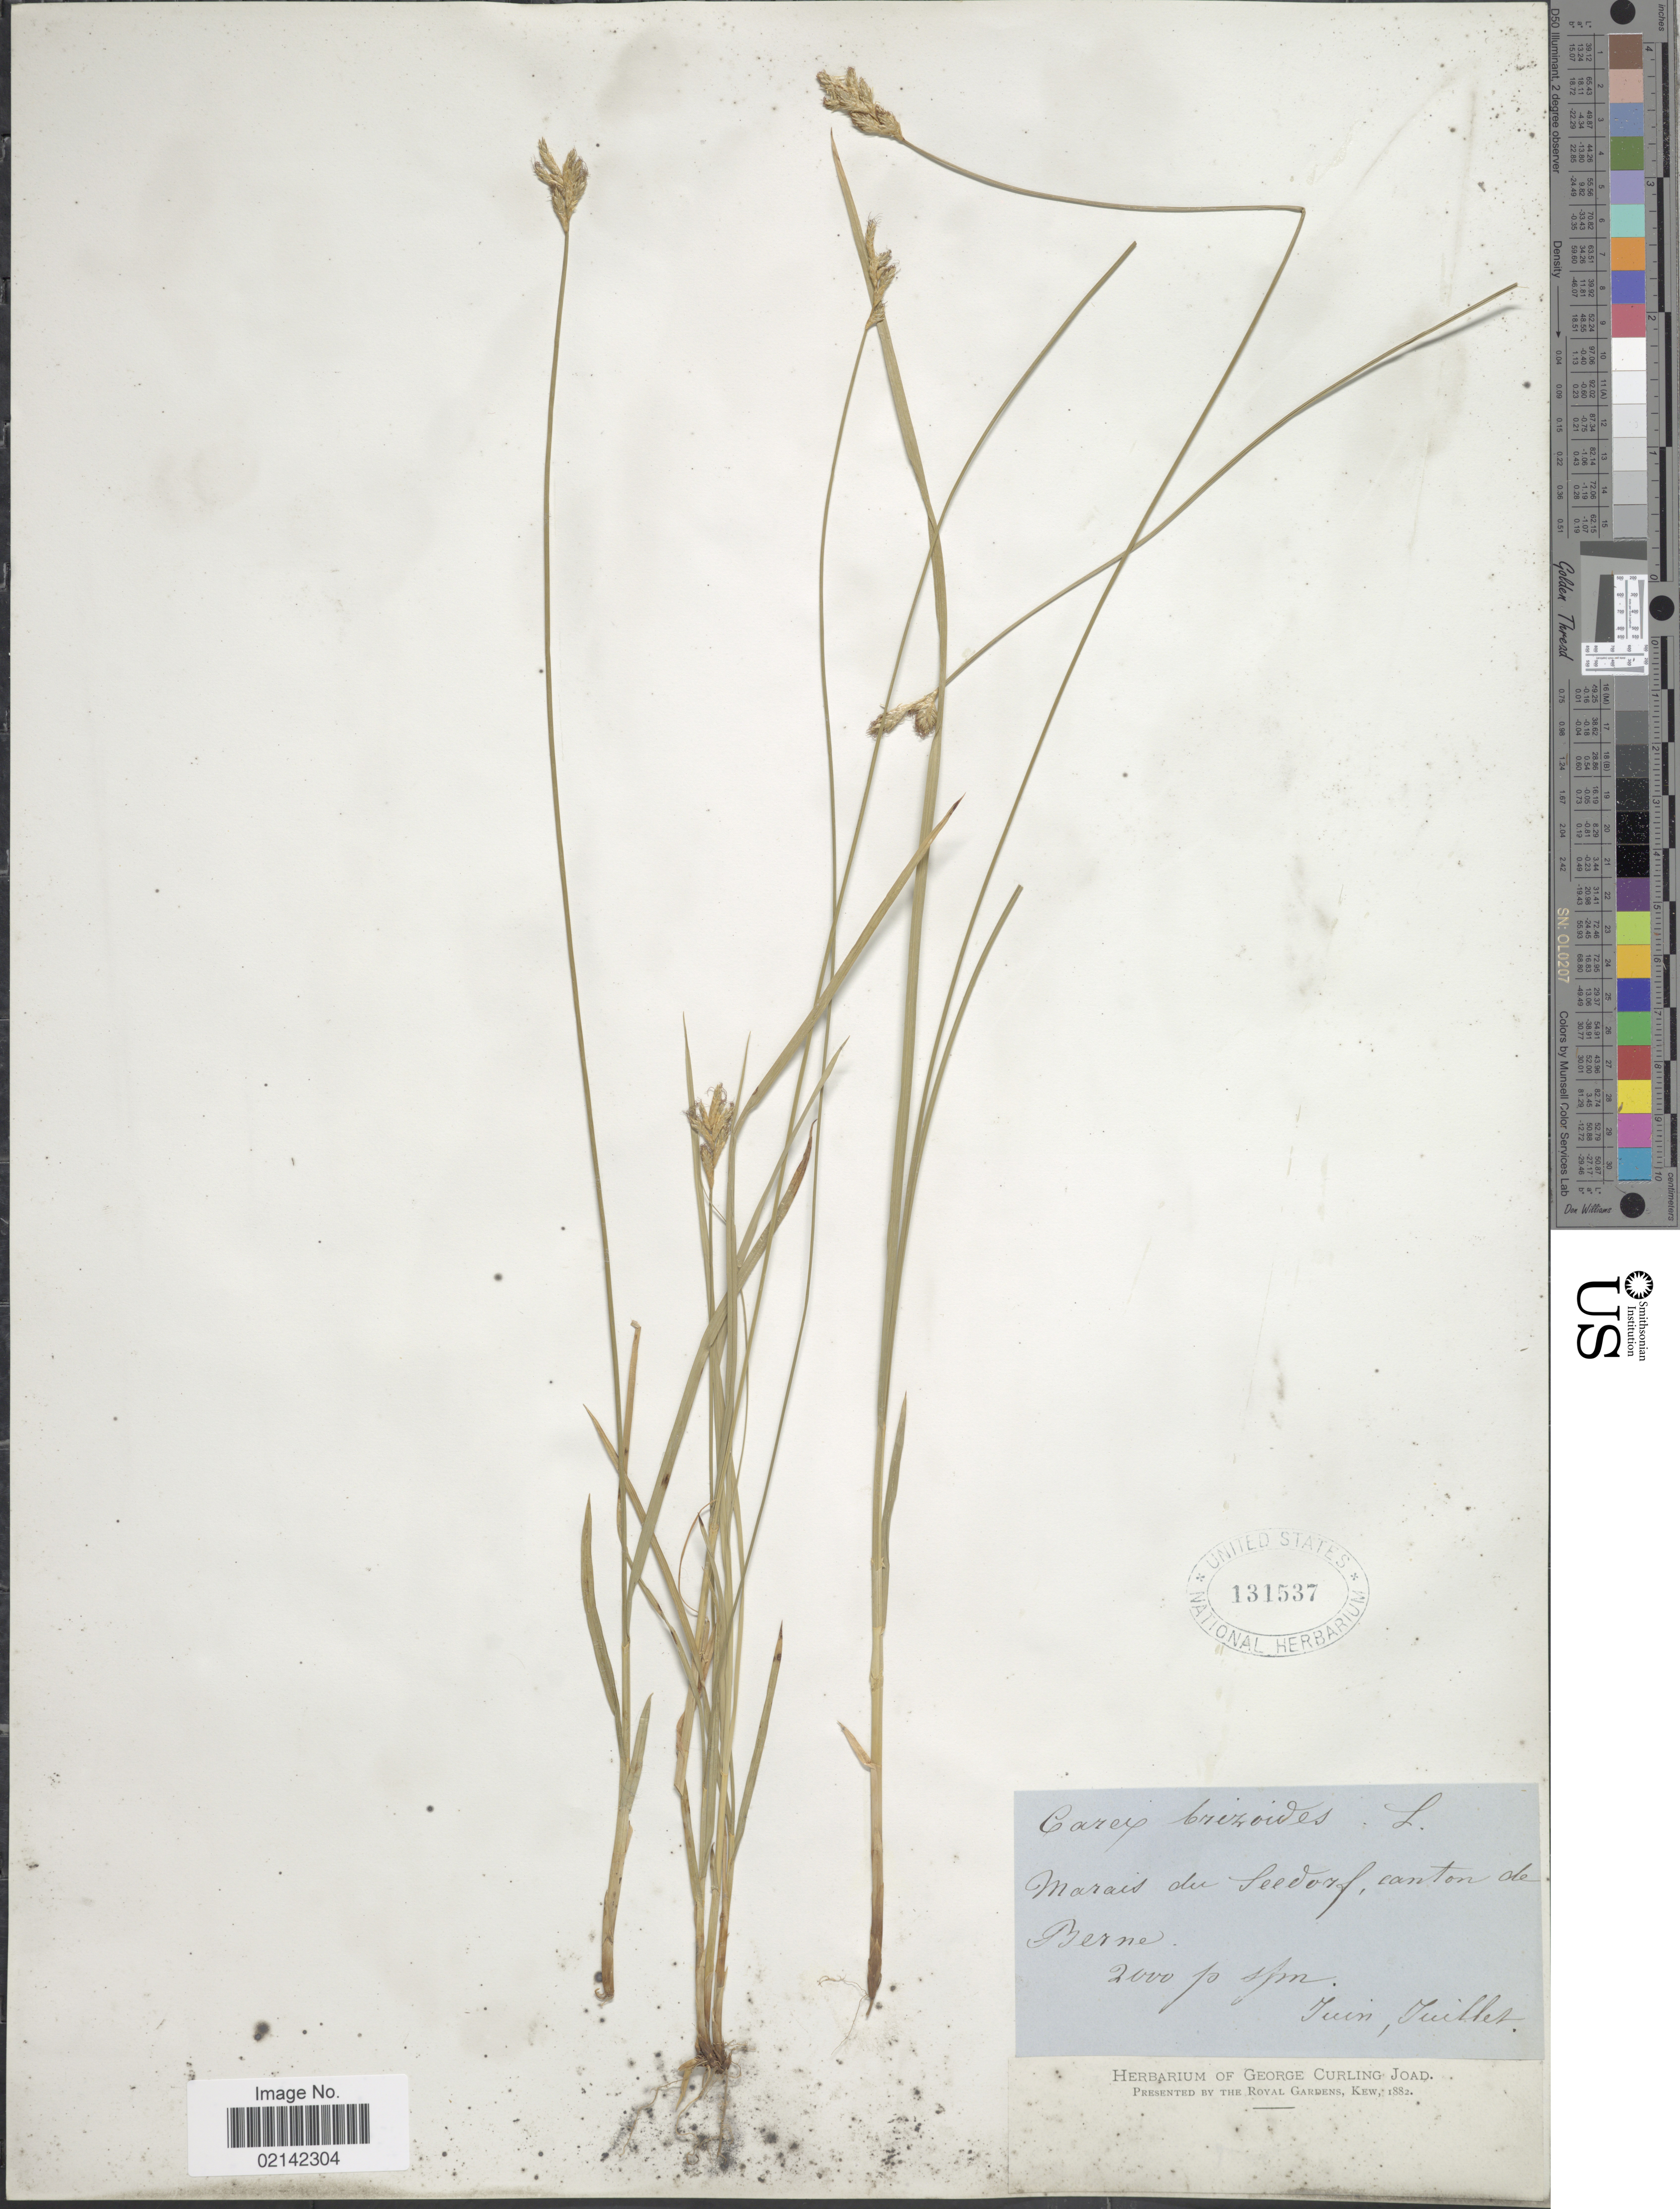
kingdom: Plantae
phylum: Tracheophyta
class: Liliopsida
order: Poales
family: Cyperaceae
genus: Carex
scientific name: Carex brizoides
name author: L.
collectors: ex herb. George Curling Joad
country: Switzerland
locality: Marais du Seedorf, canton de Berne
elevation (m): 2000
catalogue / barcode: US 131537